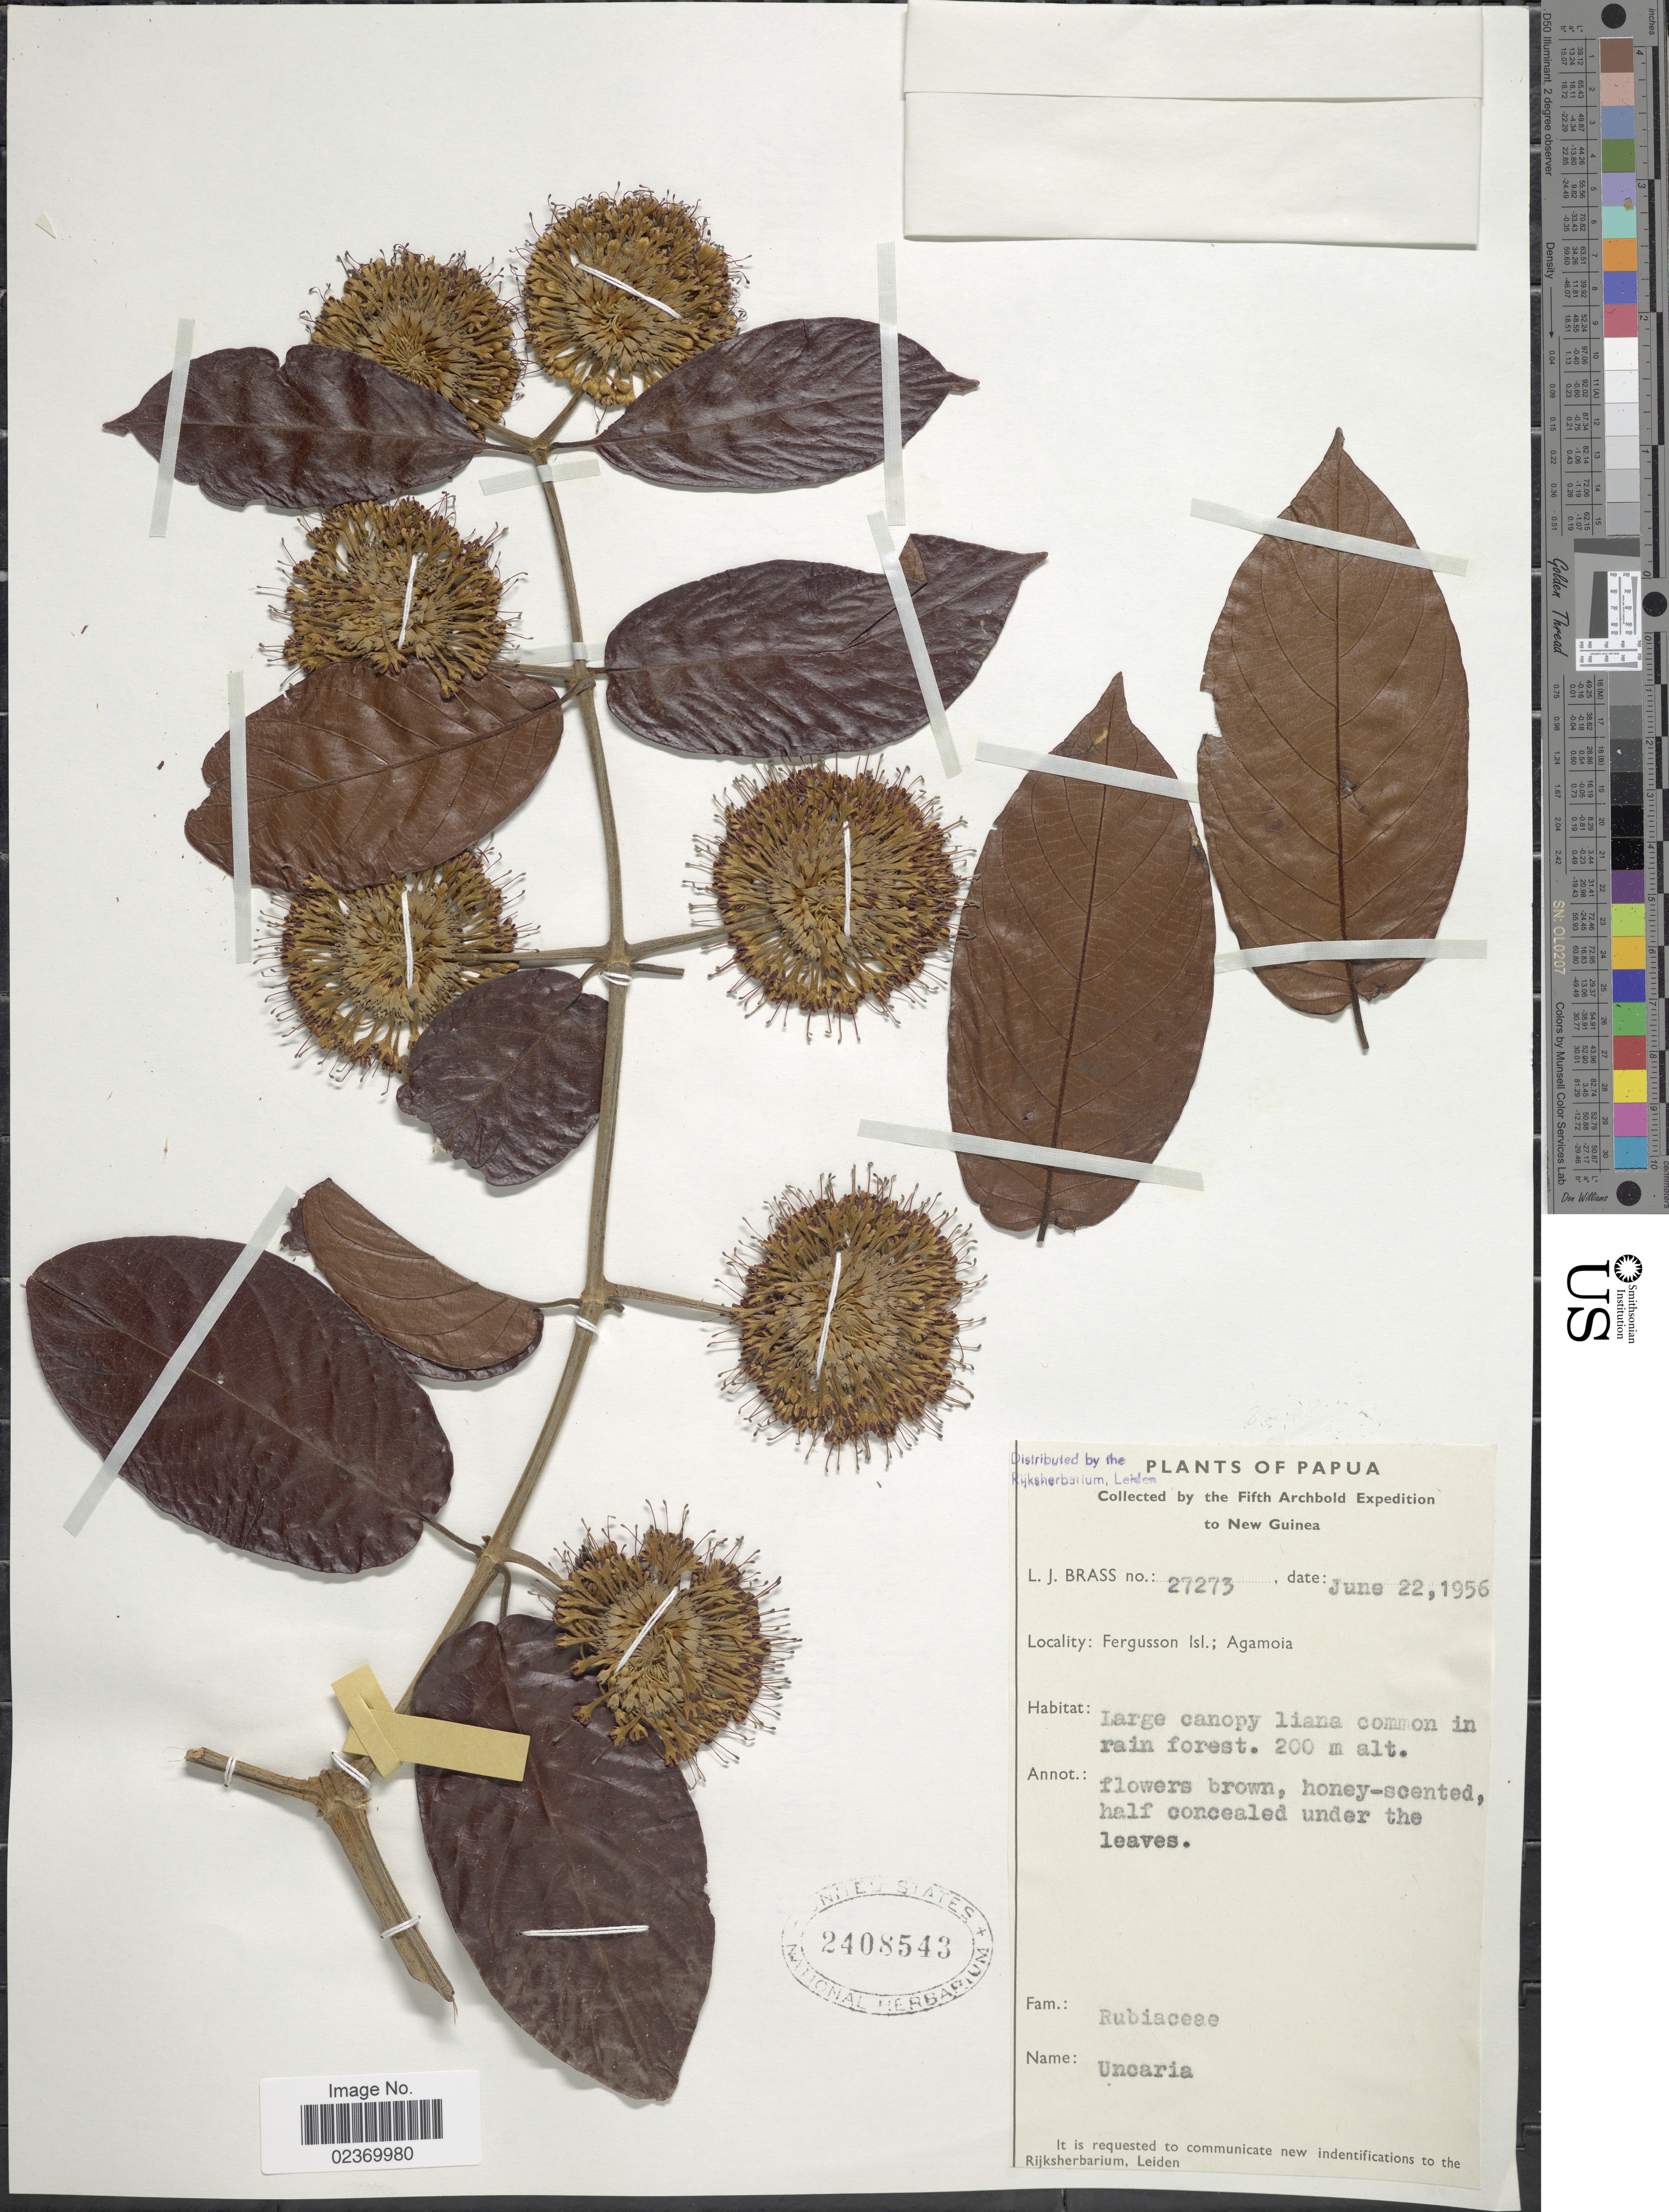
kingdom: Plantae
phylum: Tracheophyta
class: Magnoliopsida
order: Gentianales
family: Rubiaceae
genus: Uncaria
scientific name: Uncaria sp.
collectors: L. J. Brass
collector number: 27273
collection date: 1956-06-22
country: Papua New Guinea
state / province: Milne Bay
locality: New Guinea, Fergusson Isl; Agamoia, Large canopy liana common in rin forest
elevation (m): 200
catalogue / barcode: US 2408543